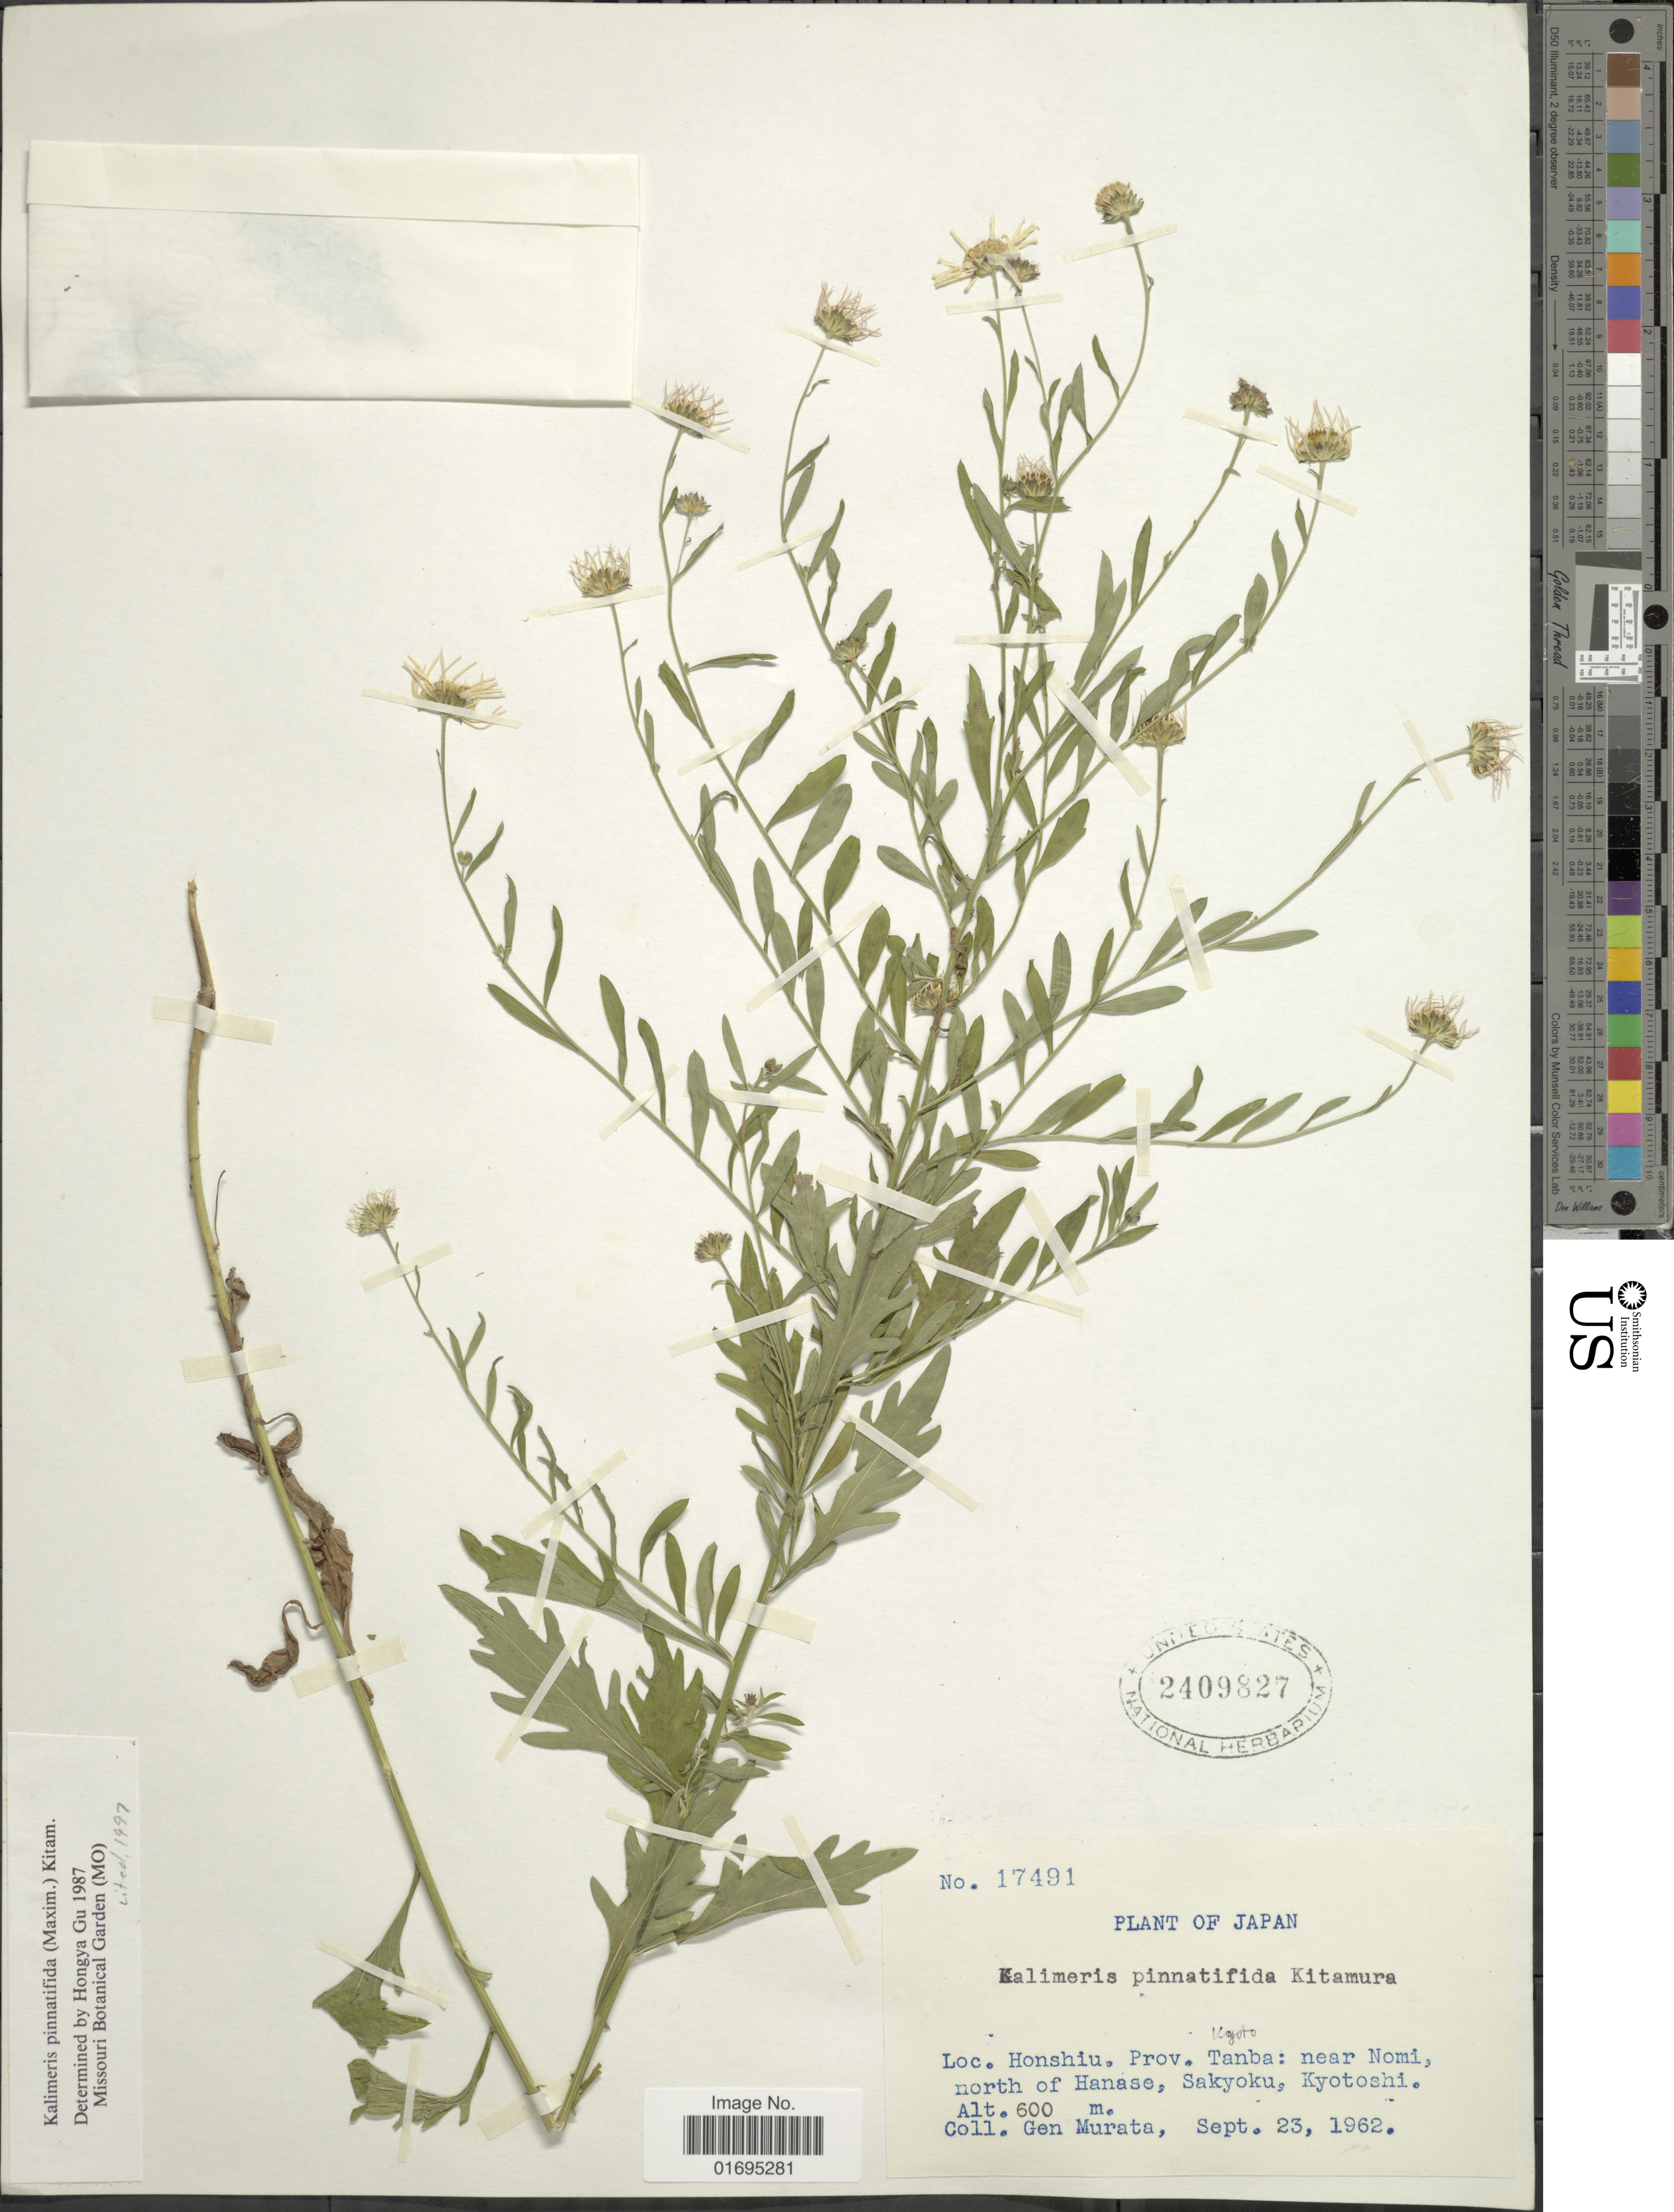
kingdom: Plantae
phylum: Tracheophyta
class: Magnoliopsida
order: Asterales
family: Asteraceae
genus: Kalimeris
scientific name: Kalimeris pinnatifida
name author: (Maxim.) Kitam.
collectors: G. Murata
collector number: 17491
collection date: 1962-09-23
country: Japan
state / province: Kyoto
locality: Honshu, Prov. Tanba: near Nomi, north of Hanase, Sakyoku, Kyotoshi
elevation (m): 600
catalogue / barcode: US 2409827